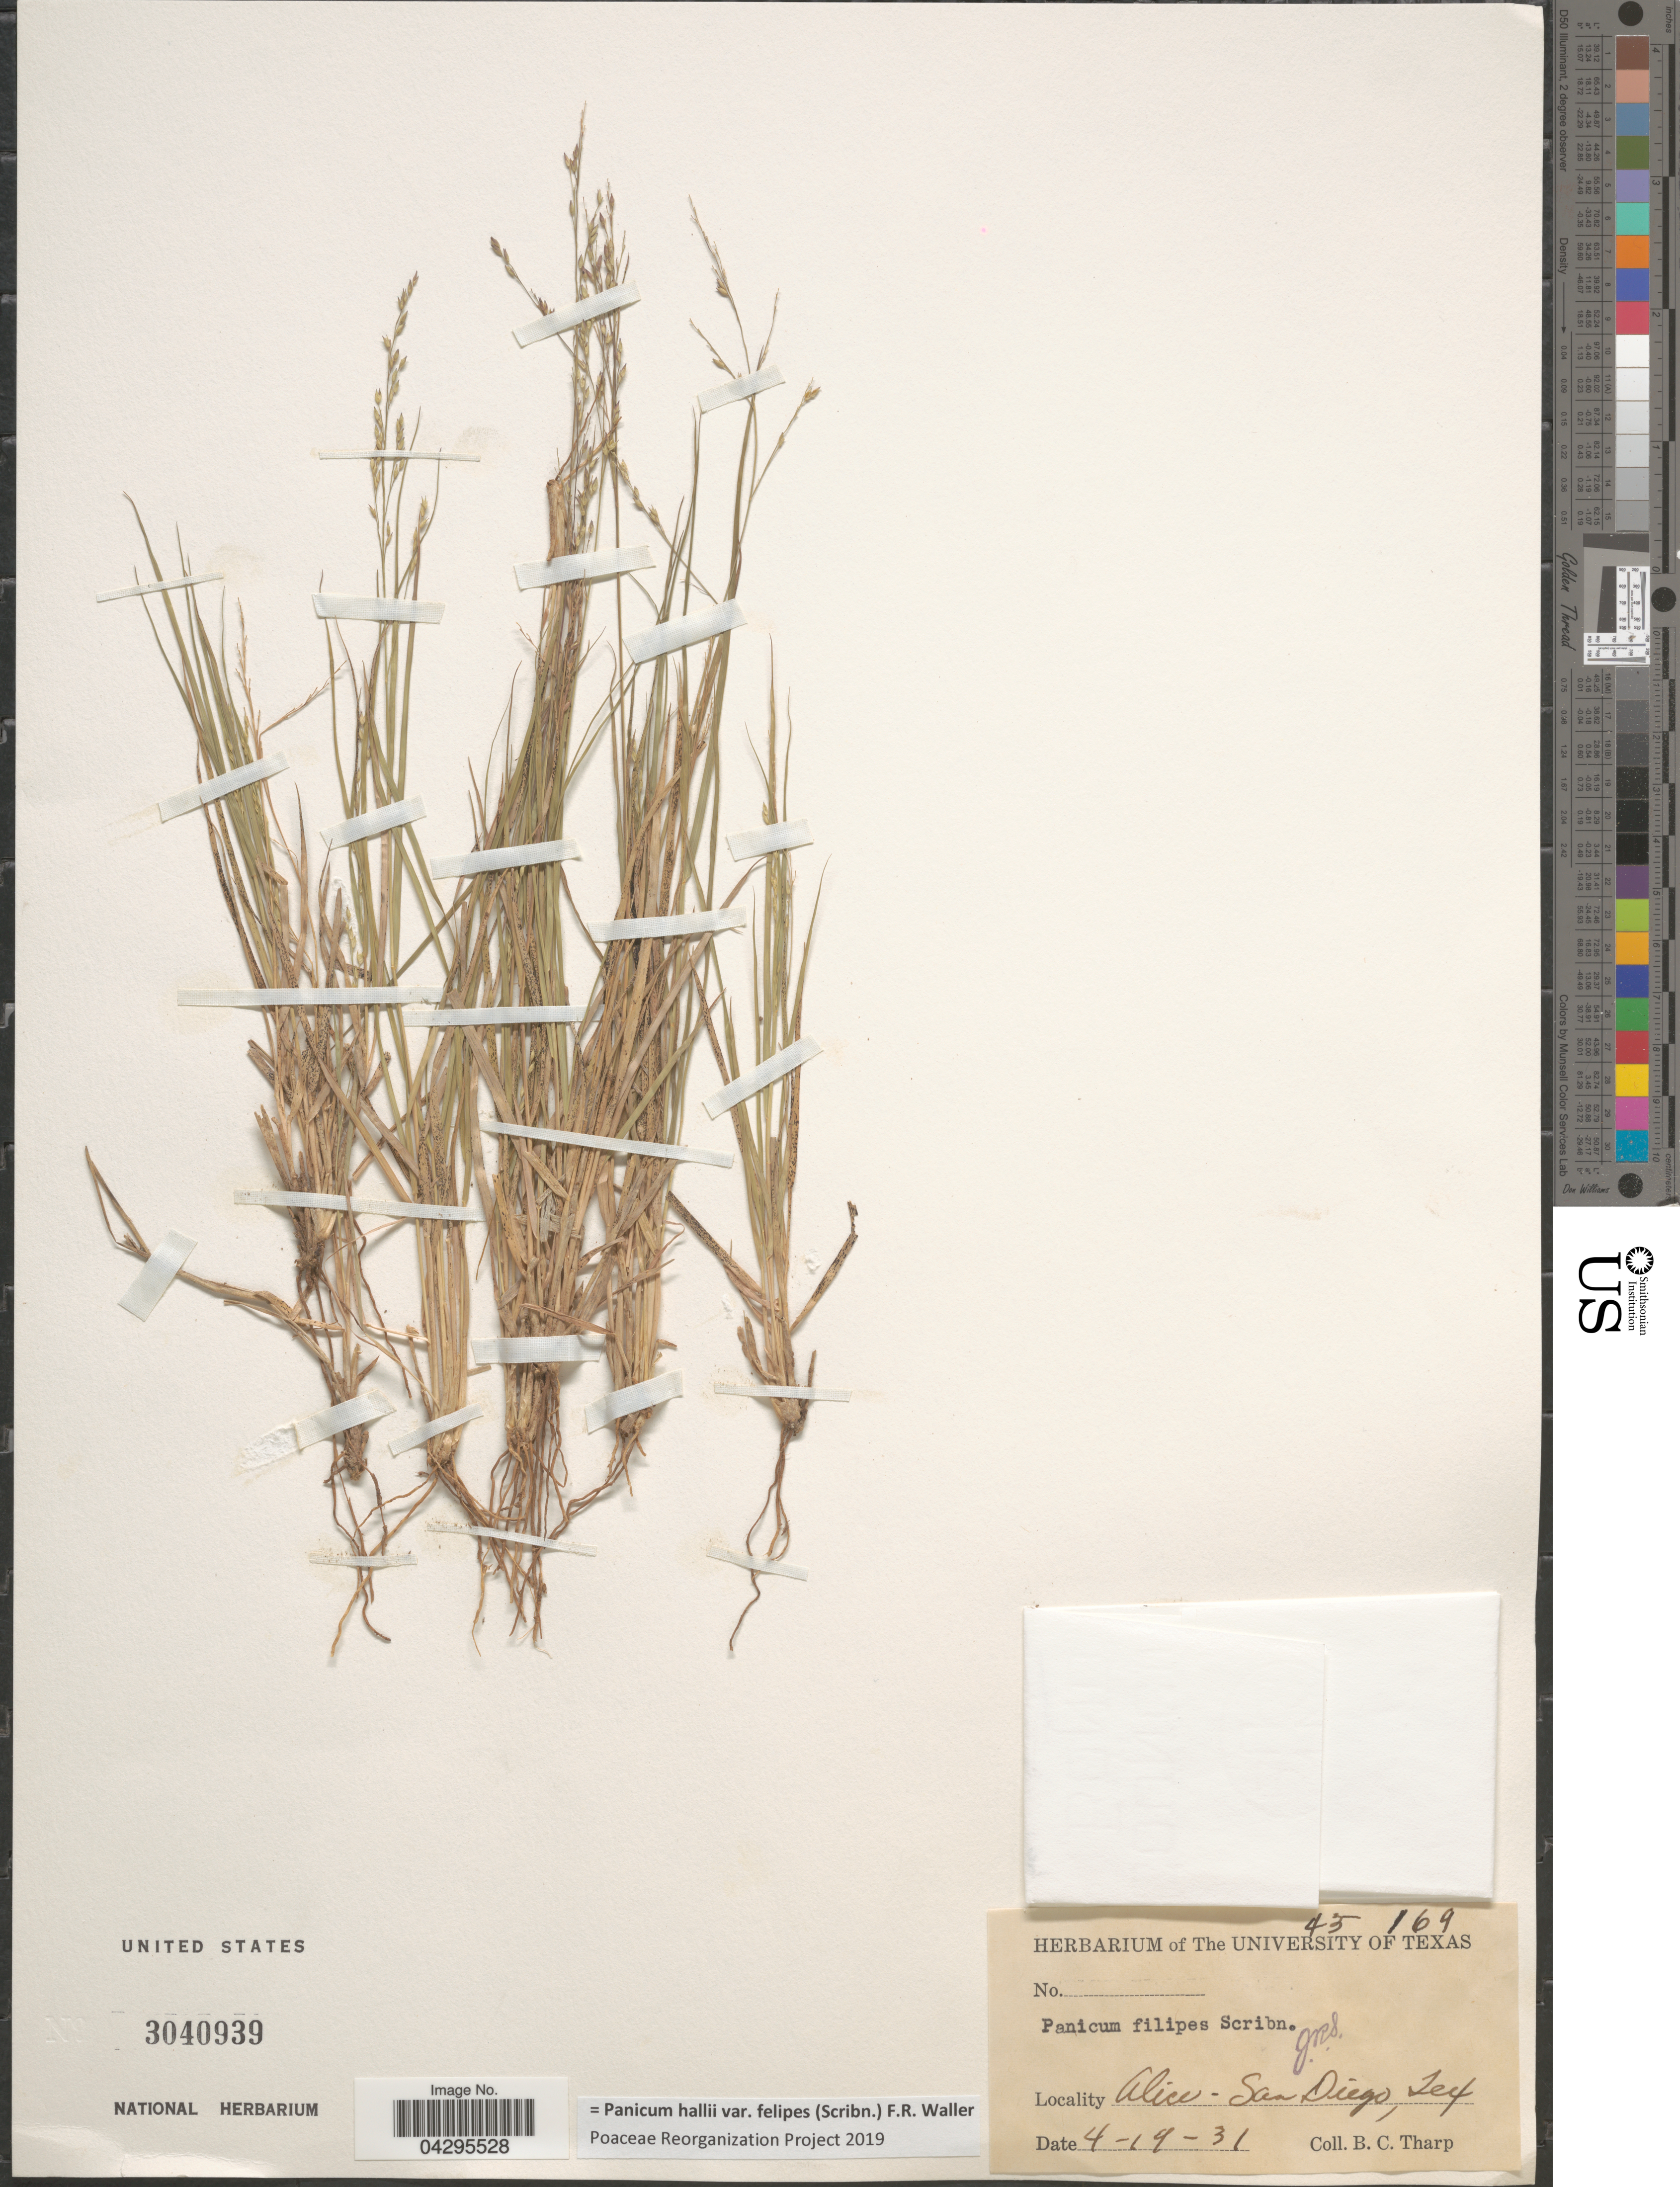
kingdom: Plantae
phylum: Tracheophyta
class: Liliopsida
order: Poales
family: Poaceae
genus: Panicum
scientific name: Panicum hallii var. felipes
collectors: B. C. Tharp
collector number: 45/169?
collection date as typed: Transcribed d/m/y: 19/4/31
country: United States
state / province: Texas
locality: Alice - San Diego.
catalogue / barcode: US 3040939